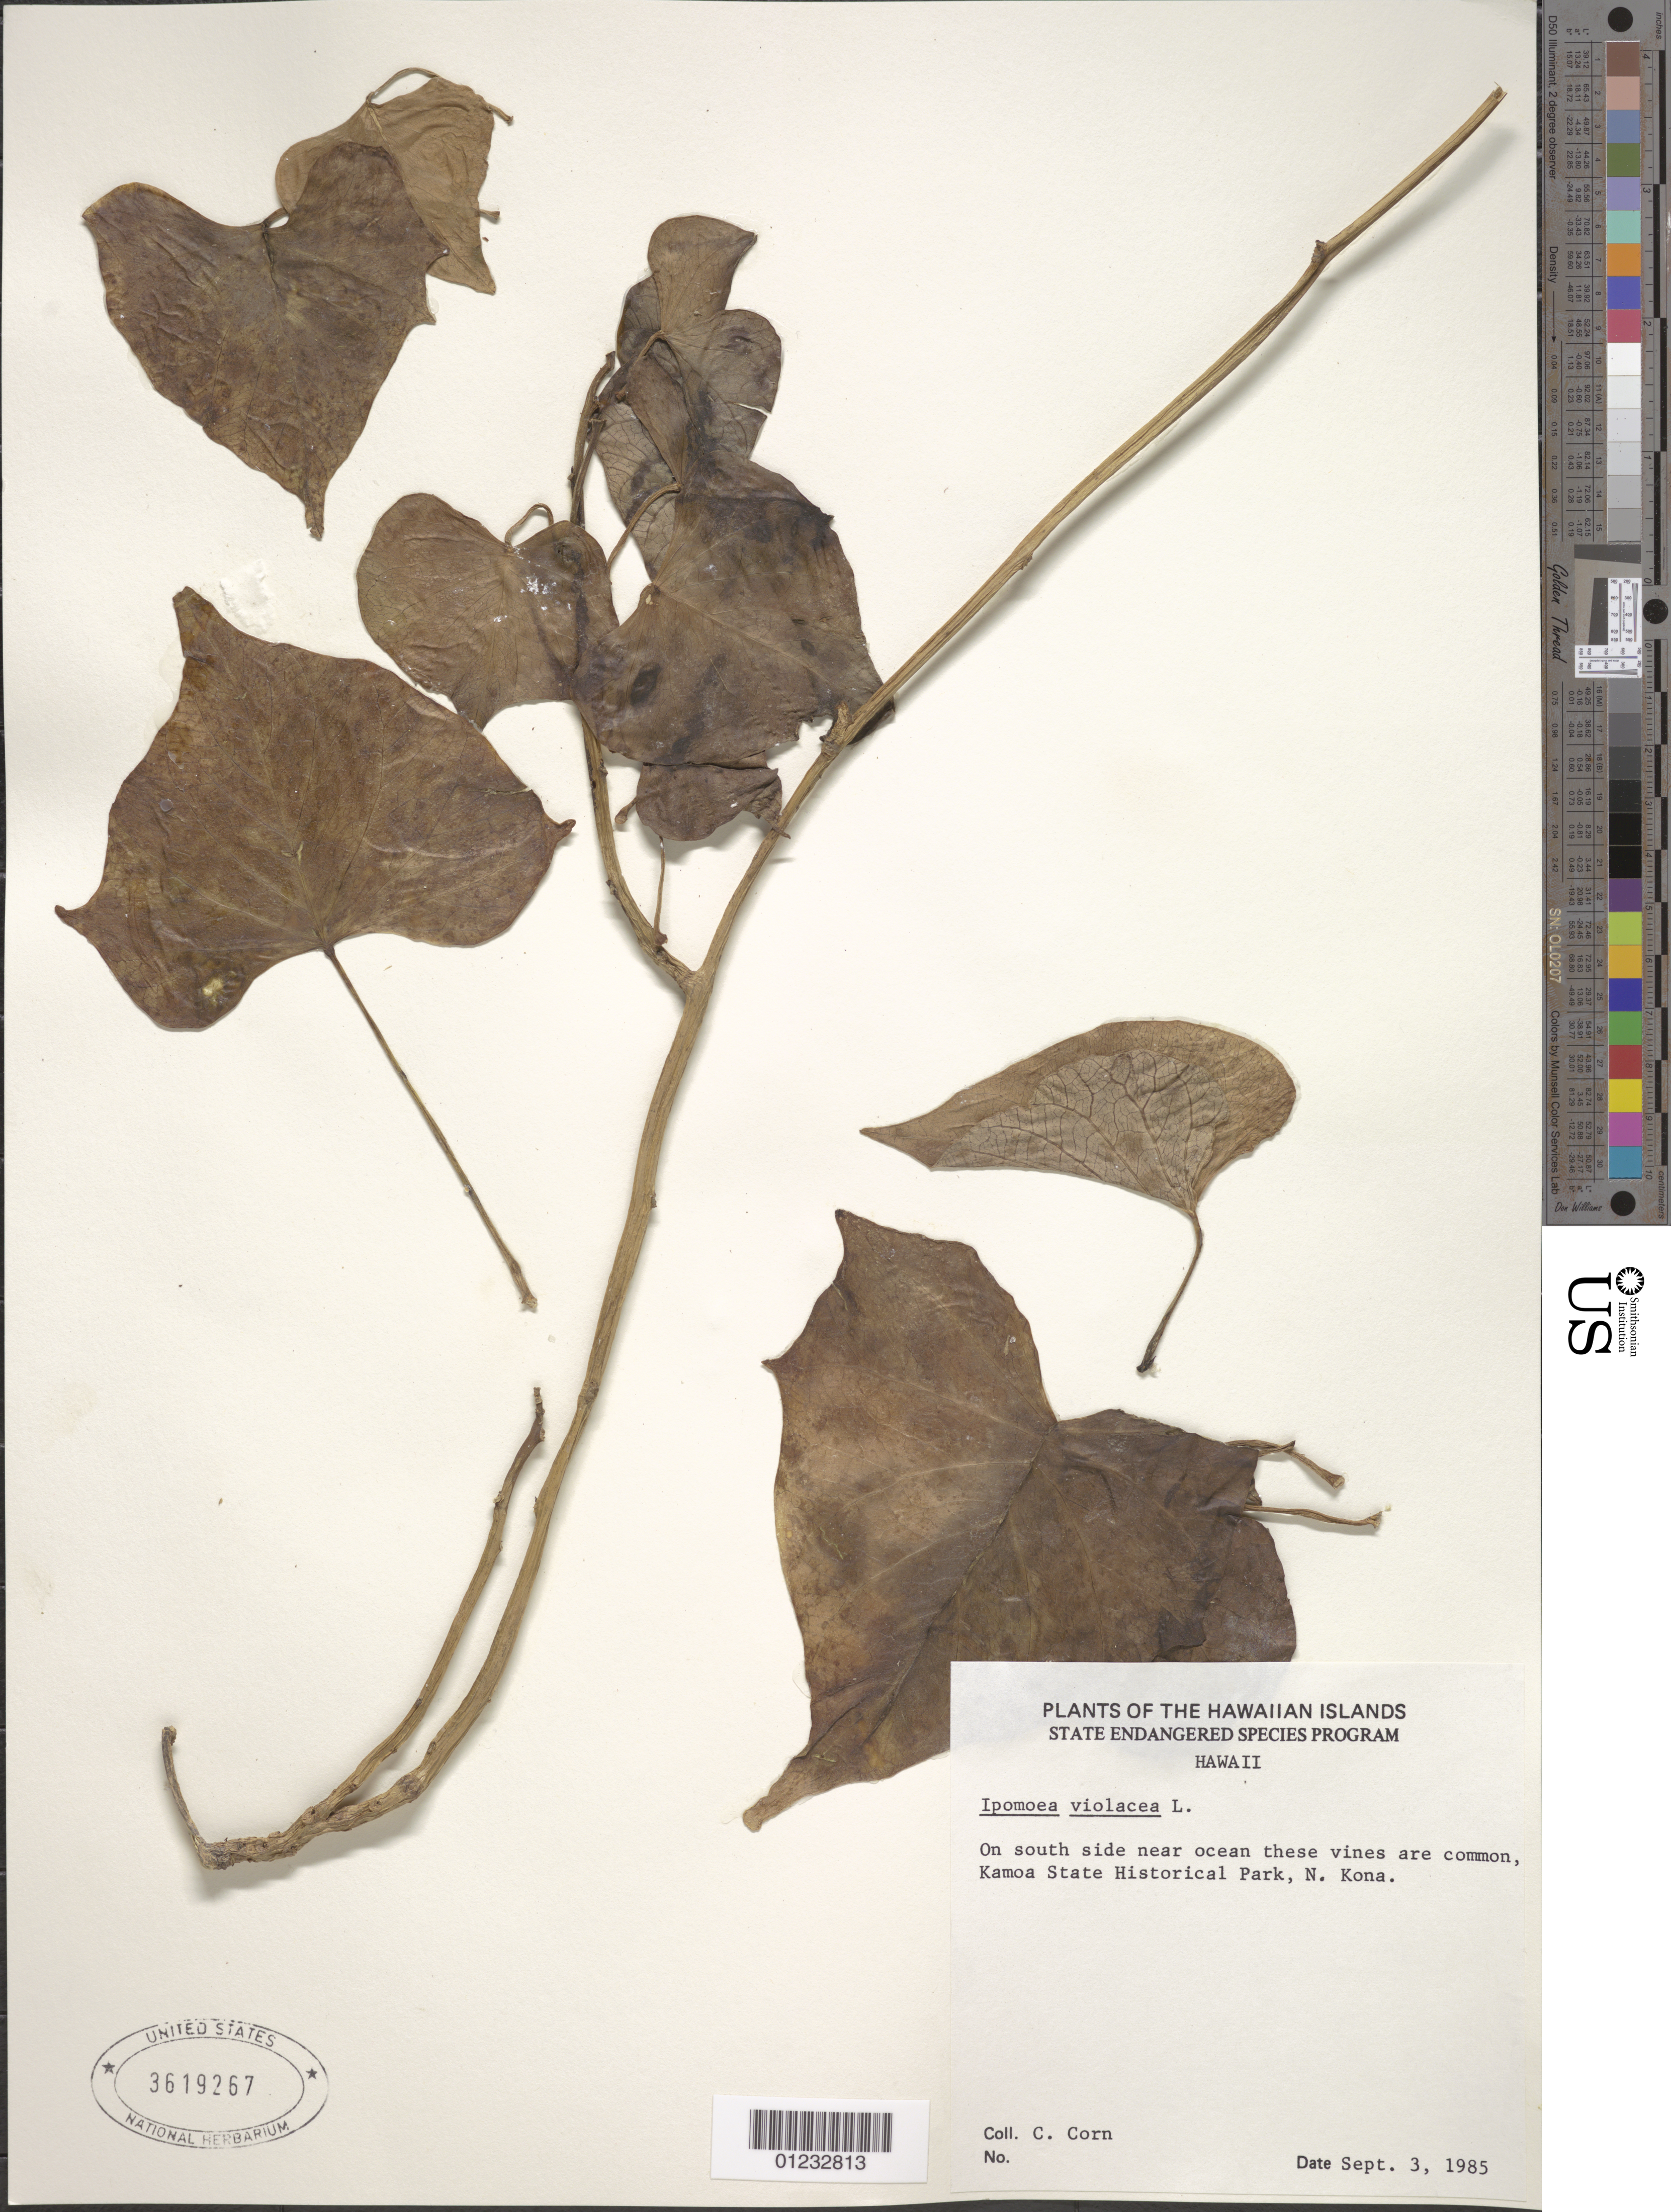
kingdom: Plantae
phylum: Tracheophyta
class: Magnoliopsida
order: Solanales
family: Convolvulaceae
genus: Ipomoea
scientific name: Ipomoea violacea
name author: L.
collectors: C. Corn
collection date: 1985-09-03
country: United States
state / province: Hawaii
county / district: Hawaii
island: Hawaii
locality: Kamoa State Historical Park, N. Kona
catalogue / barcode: US 3619267